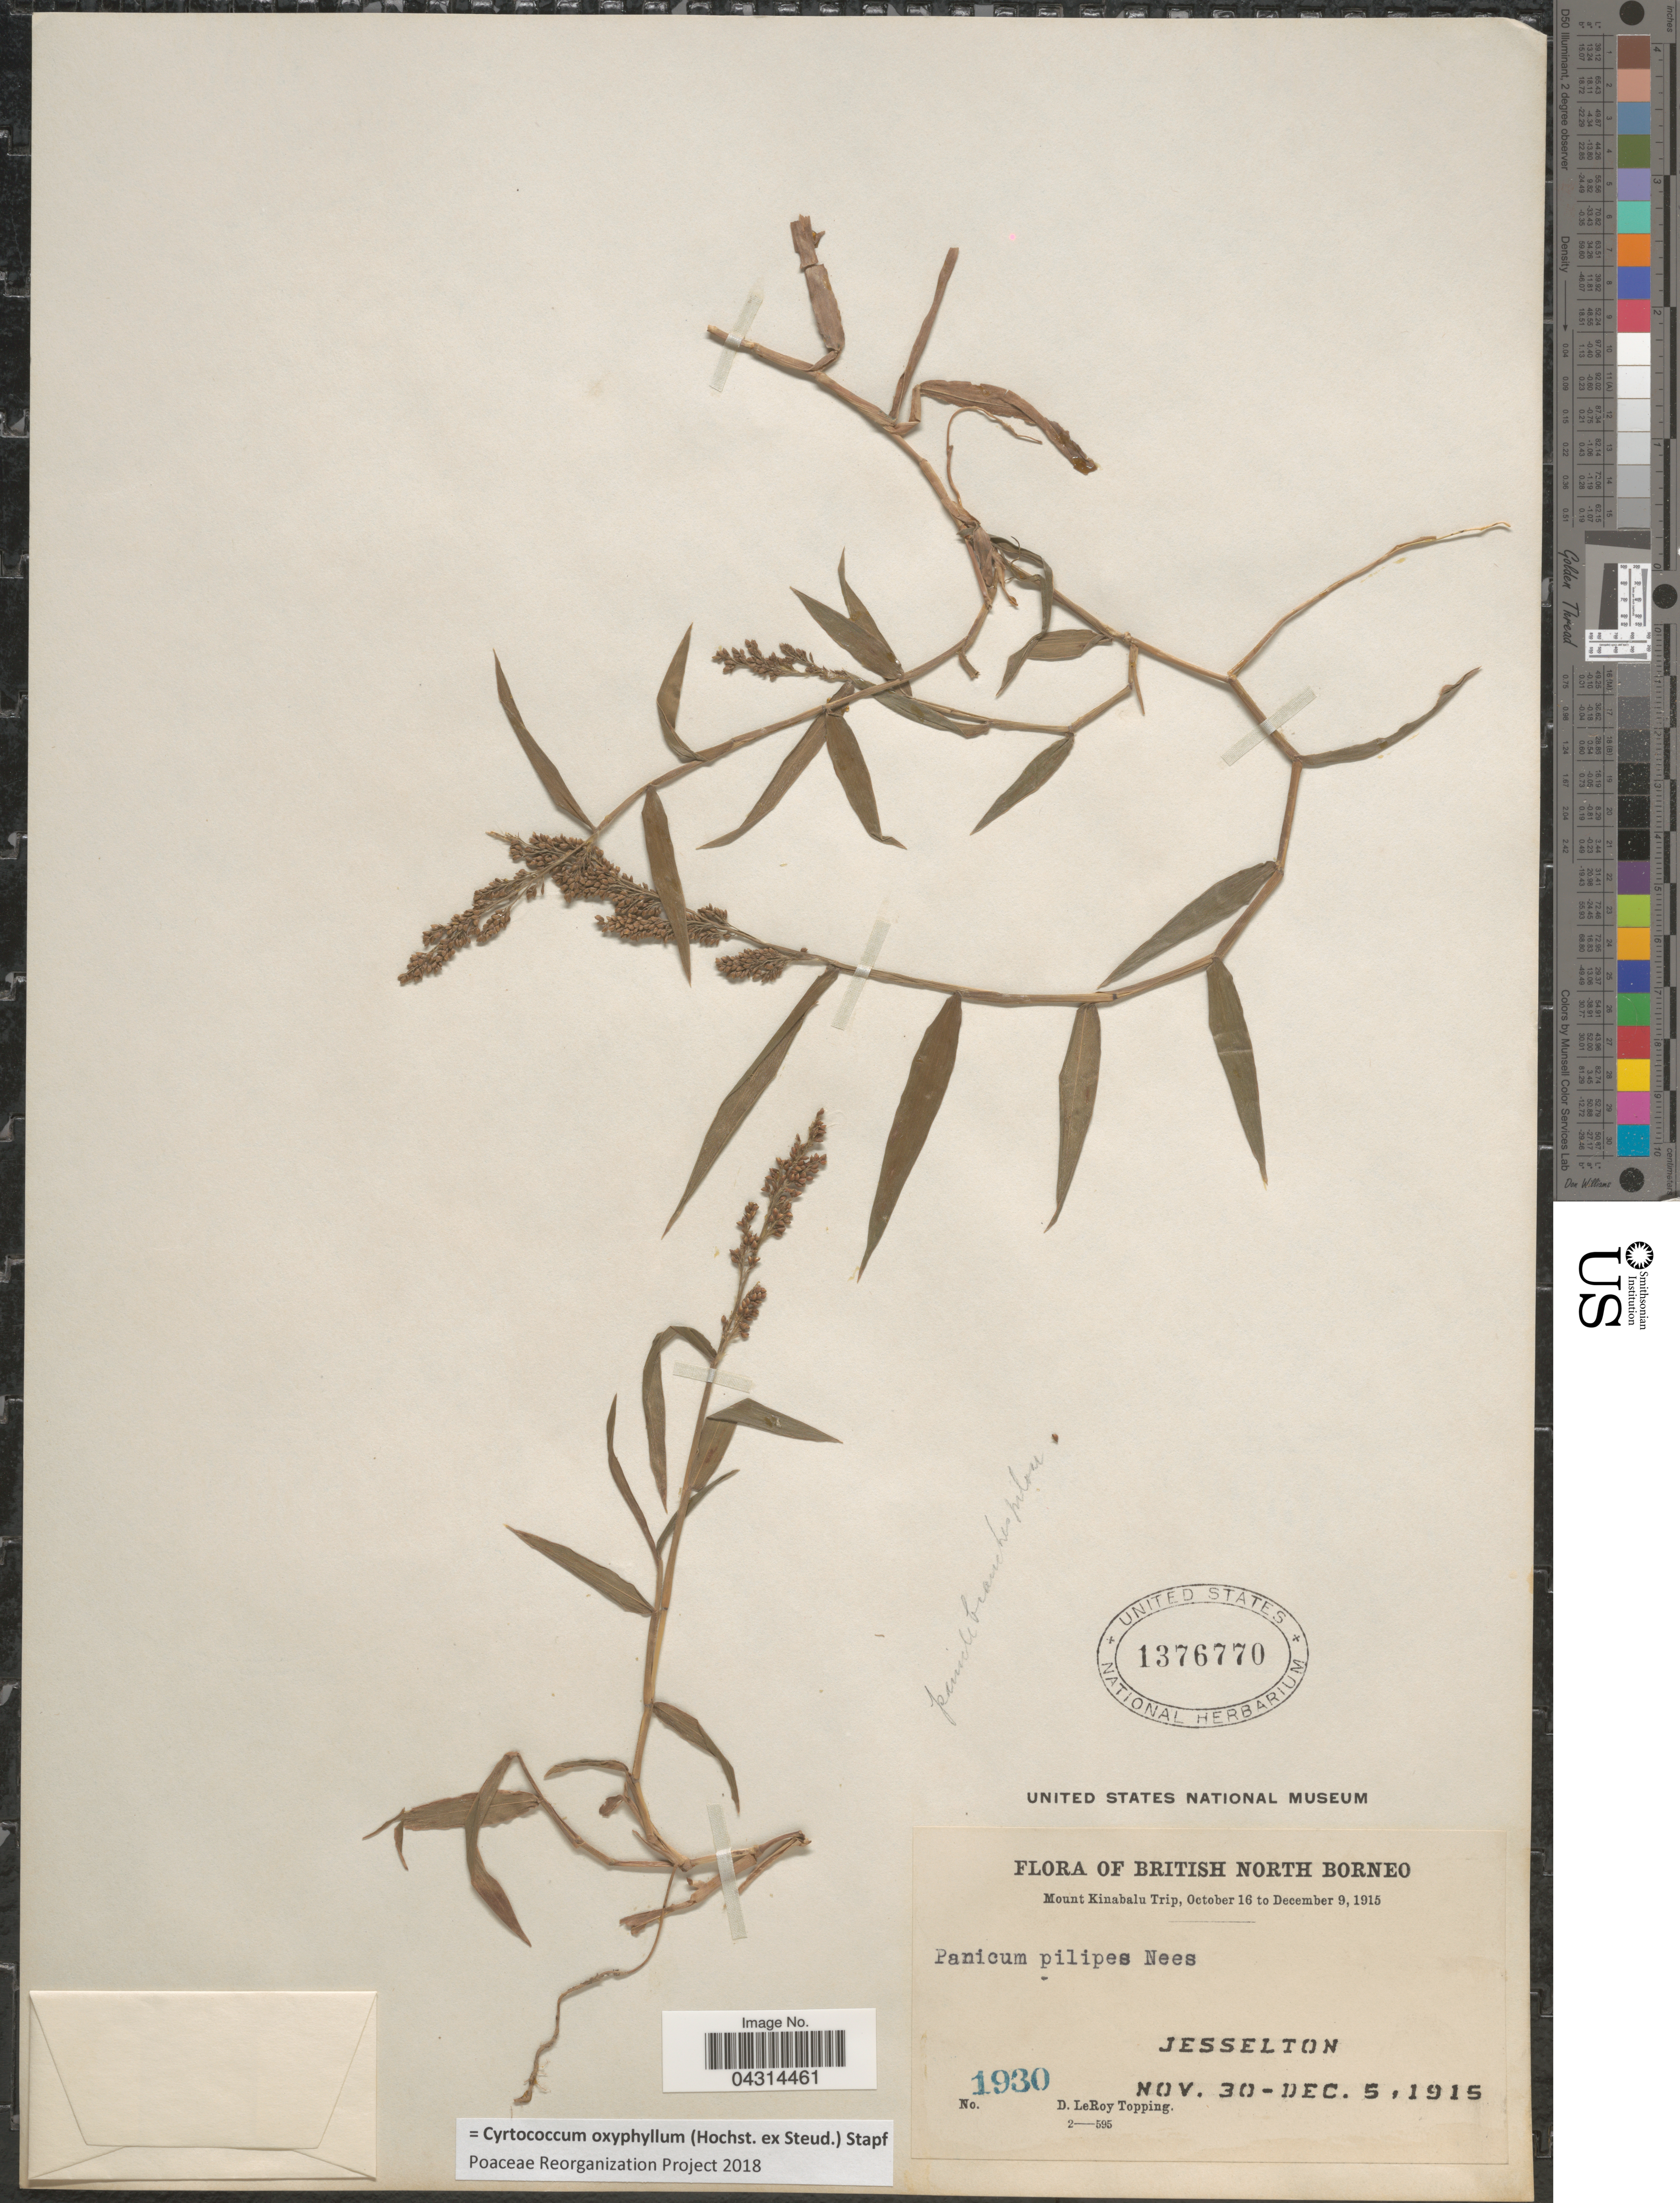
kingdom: Plantae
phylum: Tracheophyta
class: Liliopsida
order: Poales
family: Poaceae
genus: Cyrtococcum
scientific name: Cyrtococcum oxyphyllum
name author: (Steud.) Stapf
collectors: D. L. Topping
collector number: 1930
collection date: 1915-11-30/1915-12-05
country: Malaysia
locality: British North Borneo. Jesselton.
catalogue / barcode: US 1376770